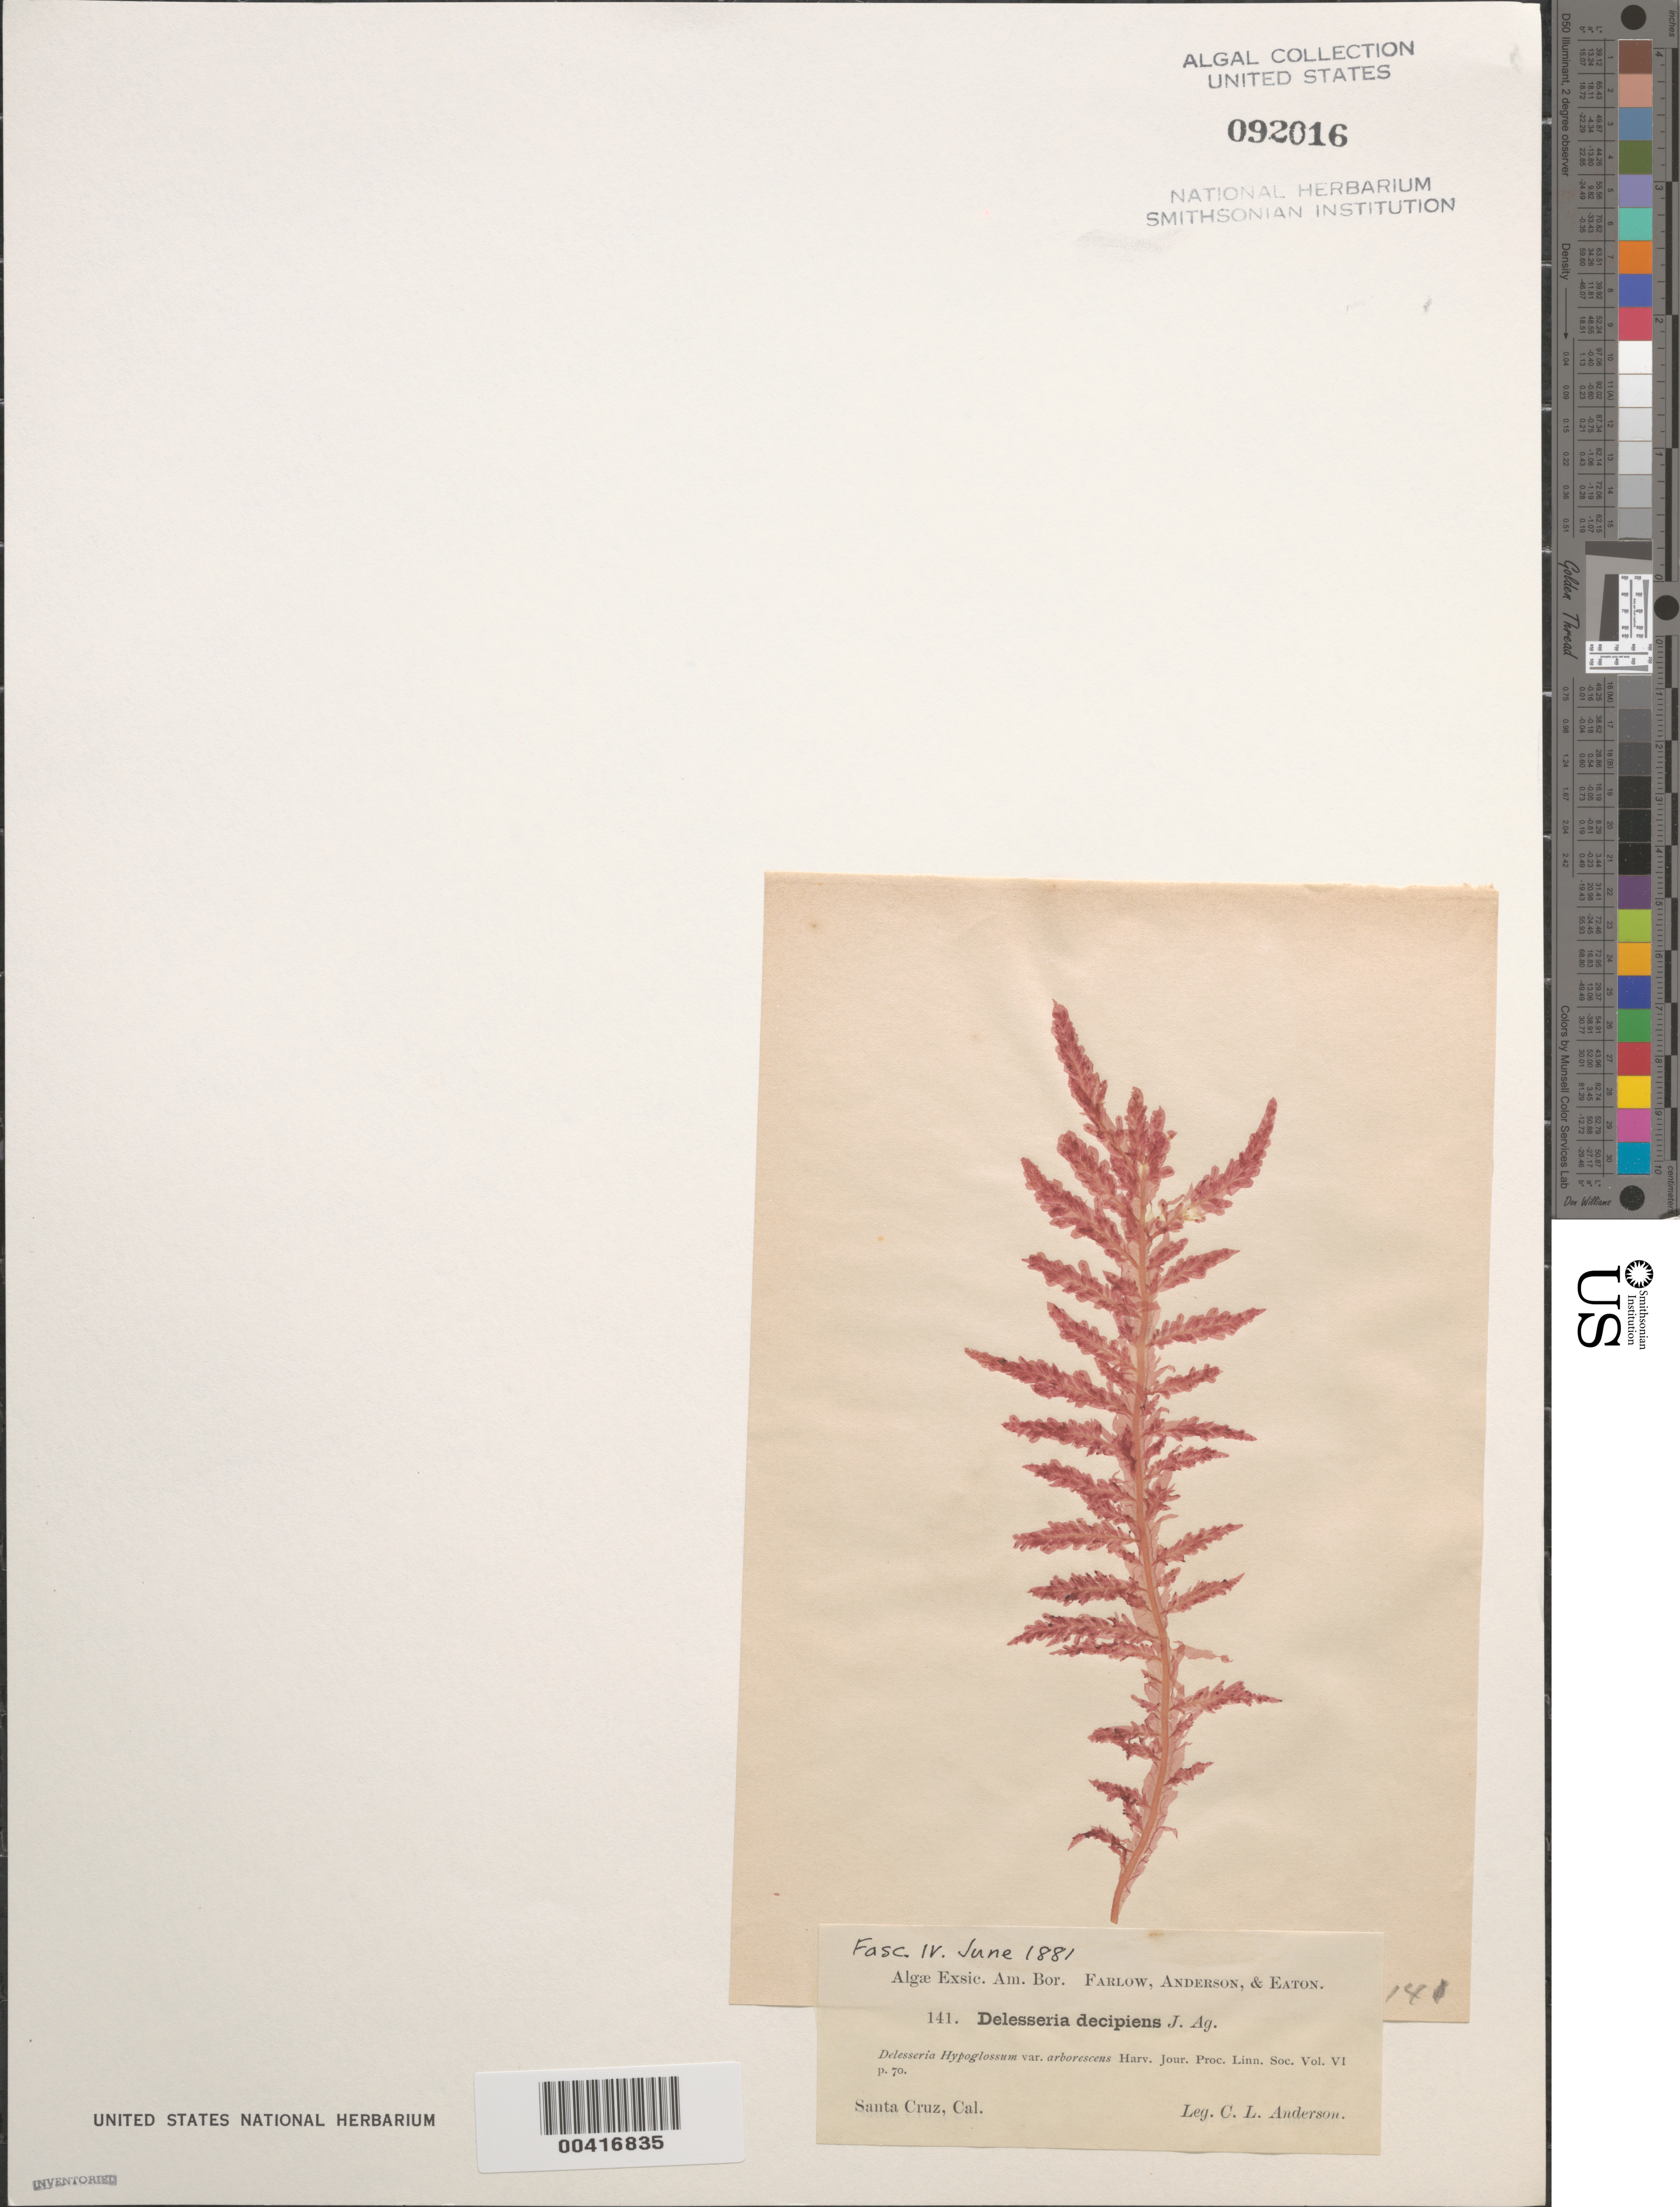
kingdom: Plantae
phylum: Rhodophyta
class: Florideophyceae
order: Ceramiales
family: Delesseriaceae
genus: Cumathamnion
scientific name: Cumathamnion decipiens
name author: (J. Agardh) M.J. Wynne & G.W. Saunders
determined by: Algae name updating Project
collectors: C. L. Anderson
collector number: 141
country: United States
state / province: California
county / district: Santa Cruz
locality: Santa Cruz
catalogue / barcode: US 92016